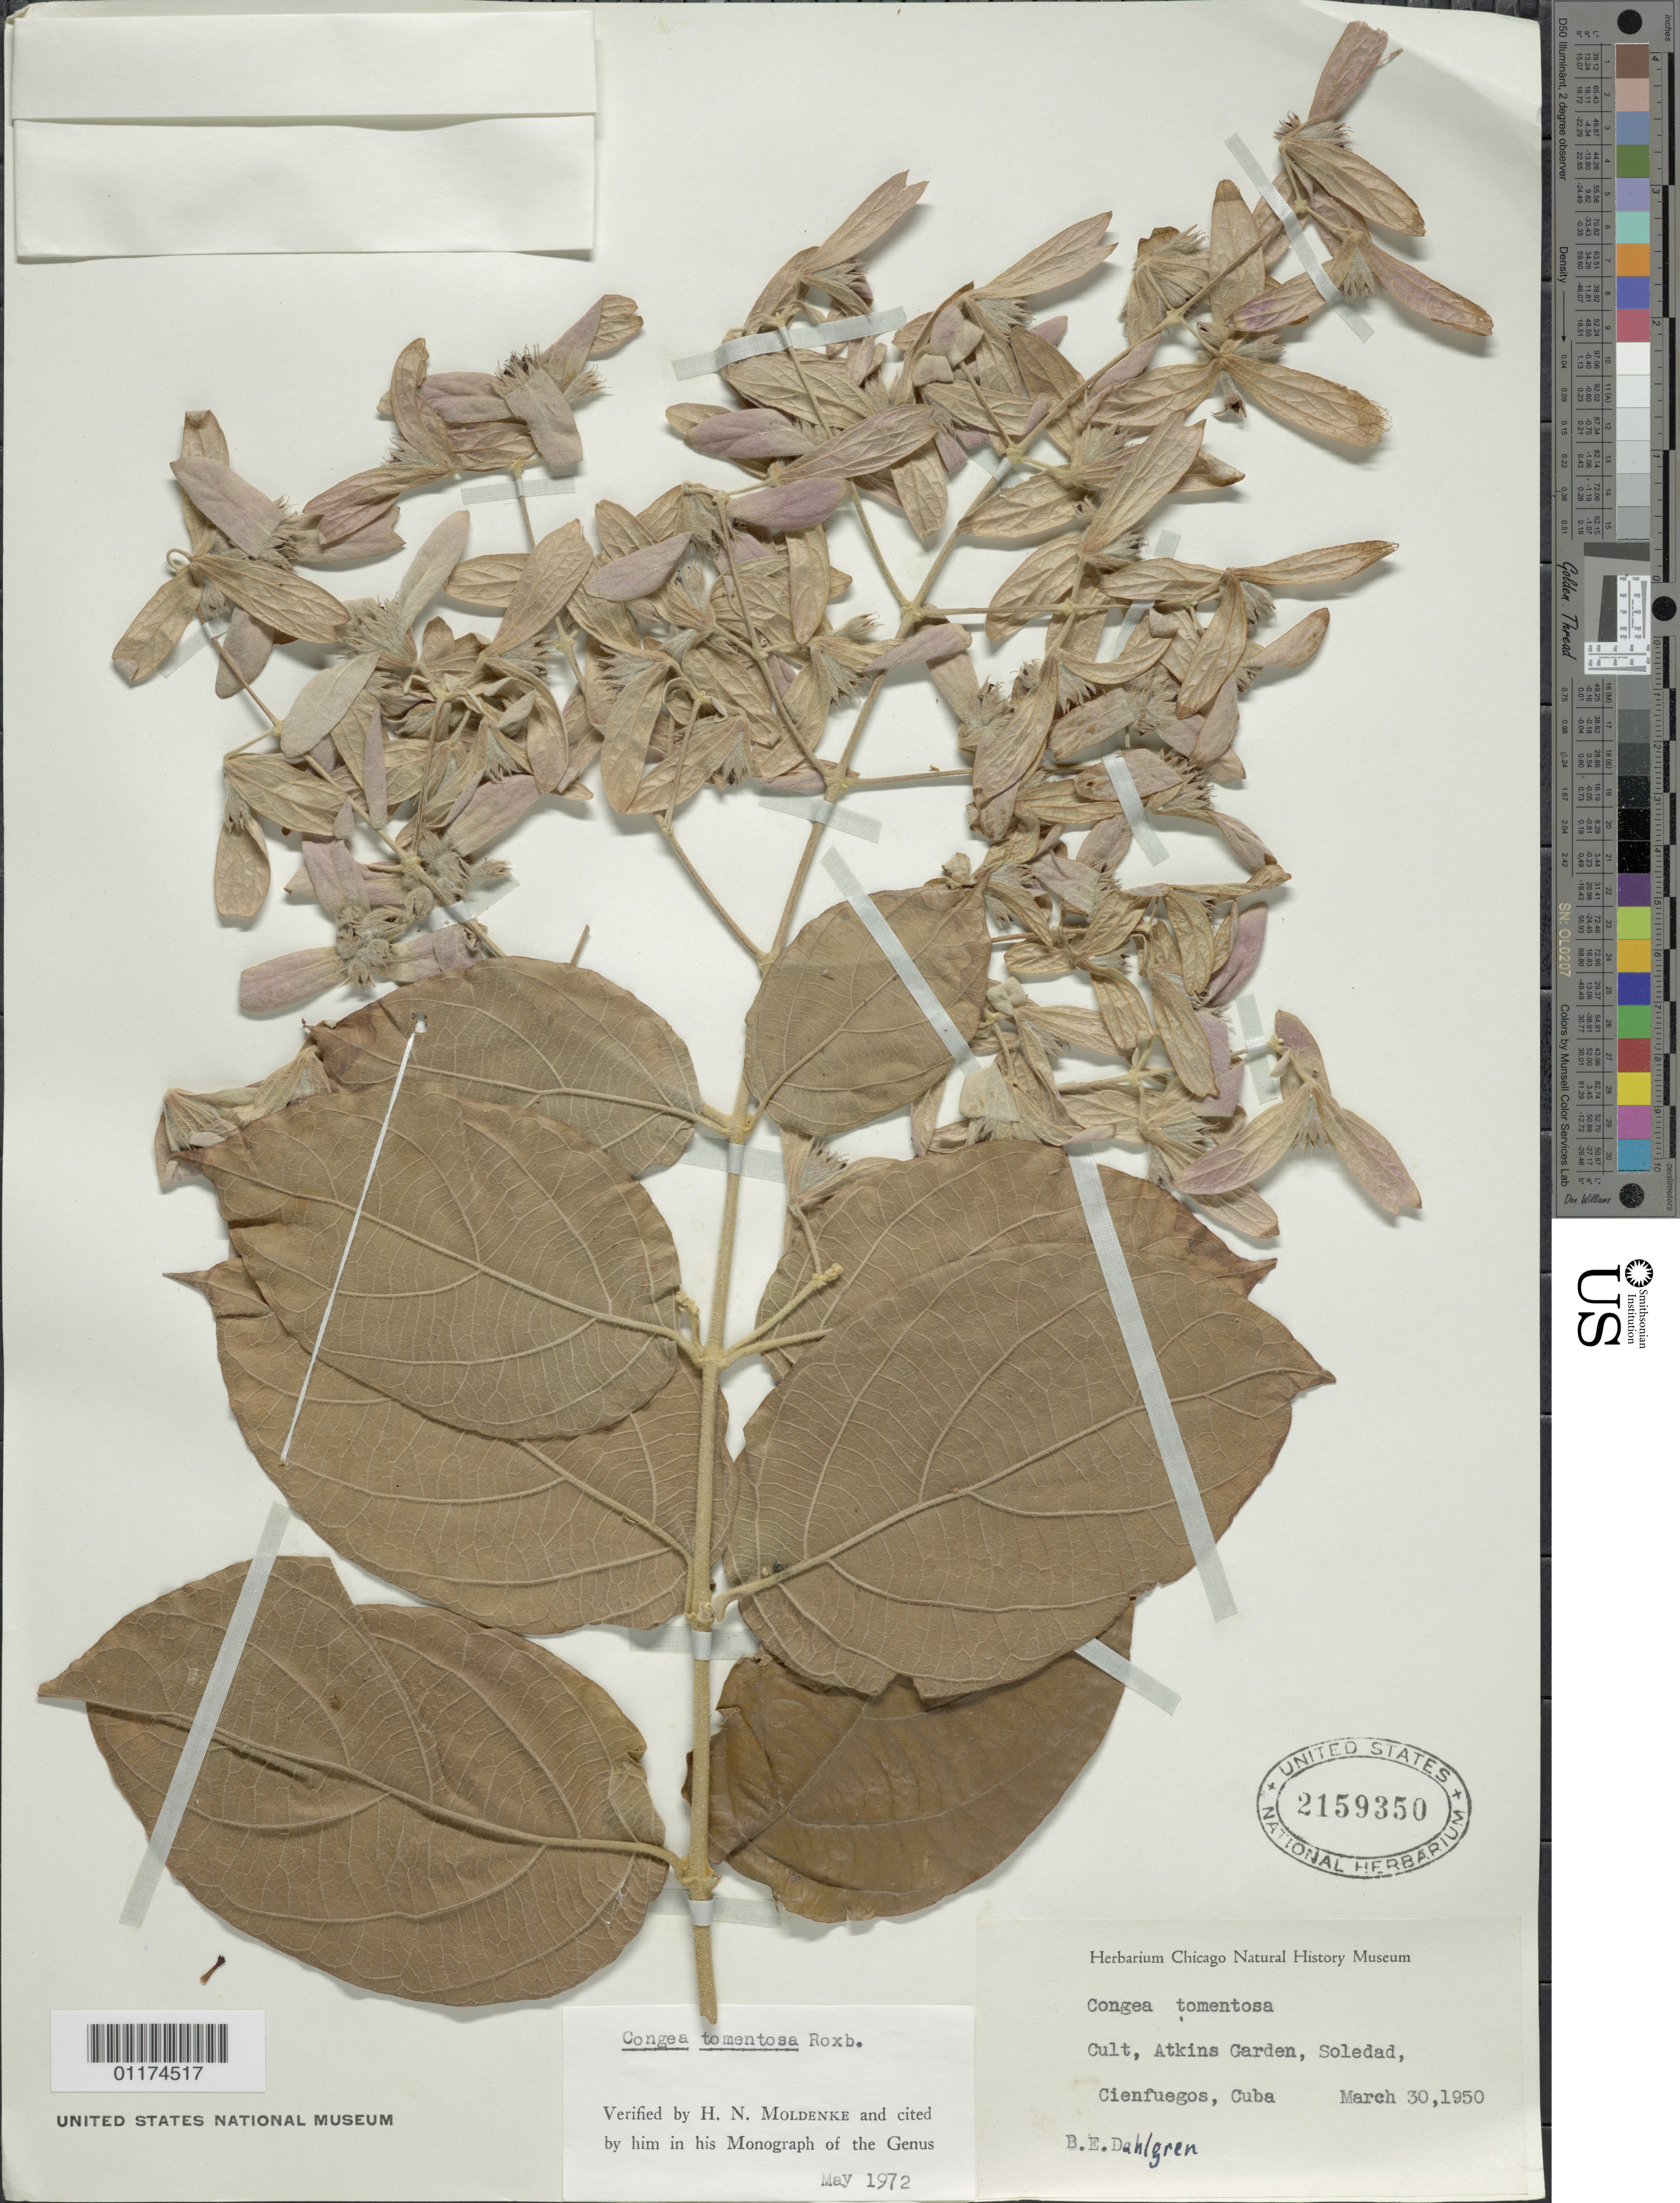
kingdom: Plantae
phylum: Tracheophyta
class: Magnoliopsida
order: Lamiales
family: Lamiaceae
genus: Congea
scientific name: Congea tomentosa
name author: Roxb.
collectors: B. E. Dahlgren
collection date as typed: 30 Mar 1950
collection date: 1950-03-30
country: Cuba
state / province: Cienfuegos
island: Cuba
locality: Cult., Atkins Garden, Soledad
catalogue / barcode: US 2159350